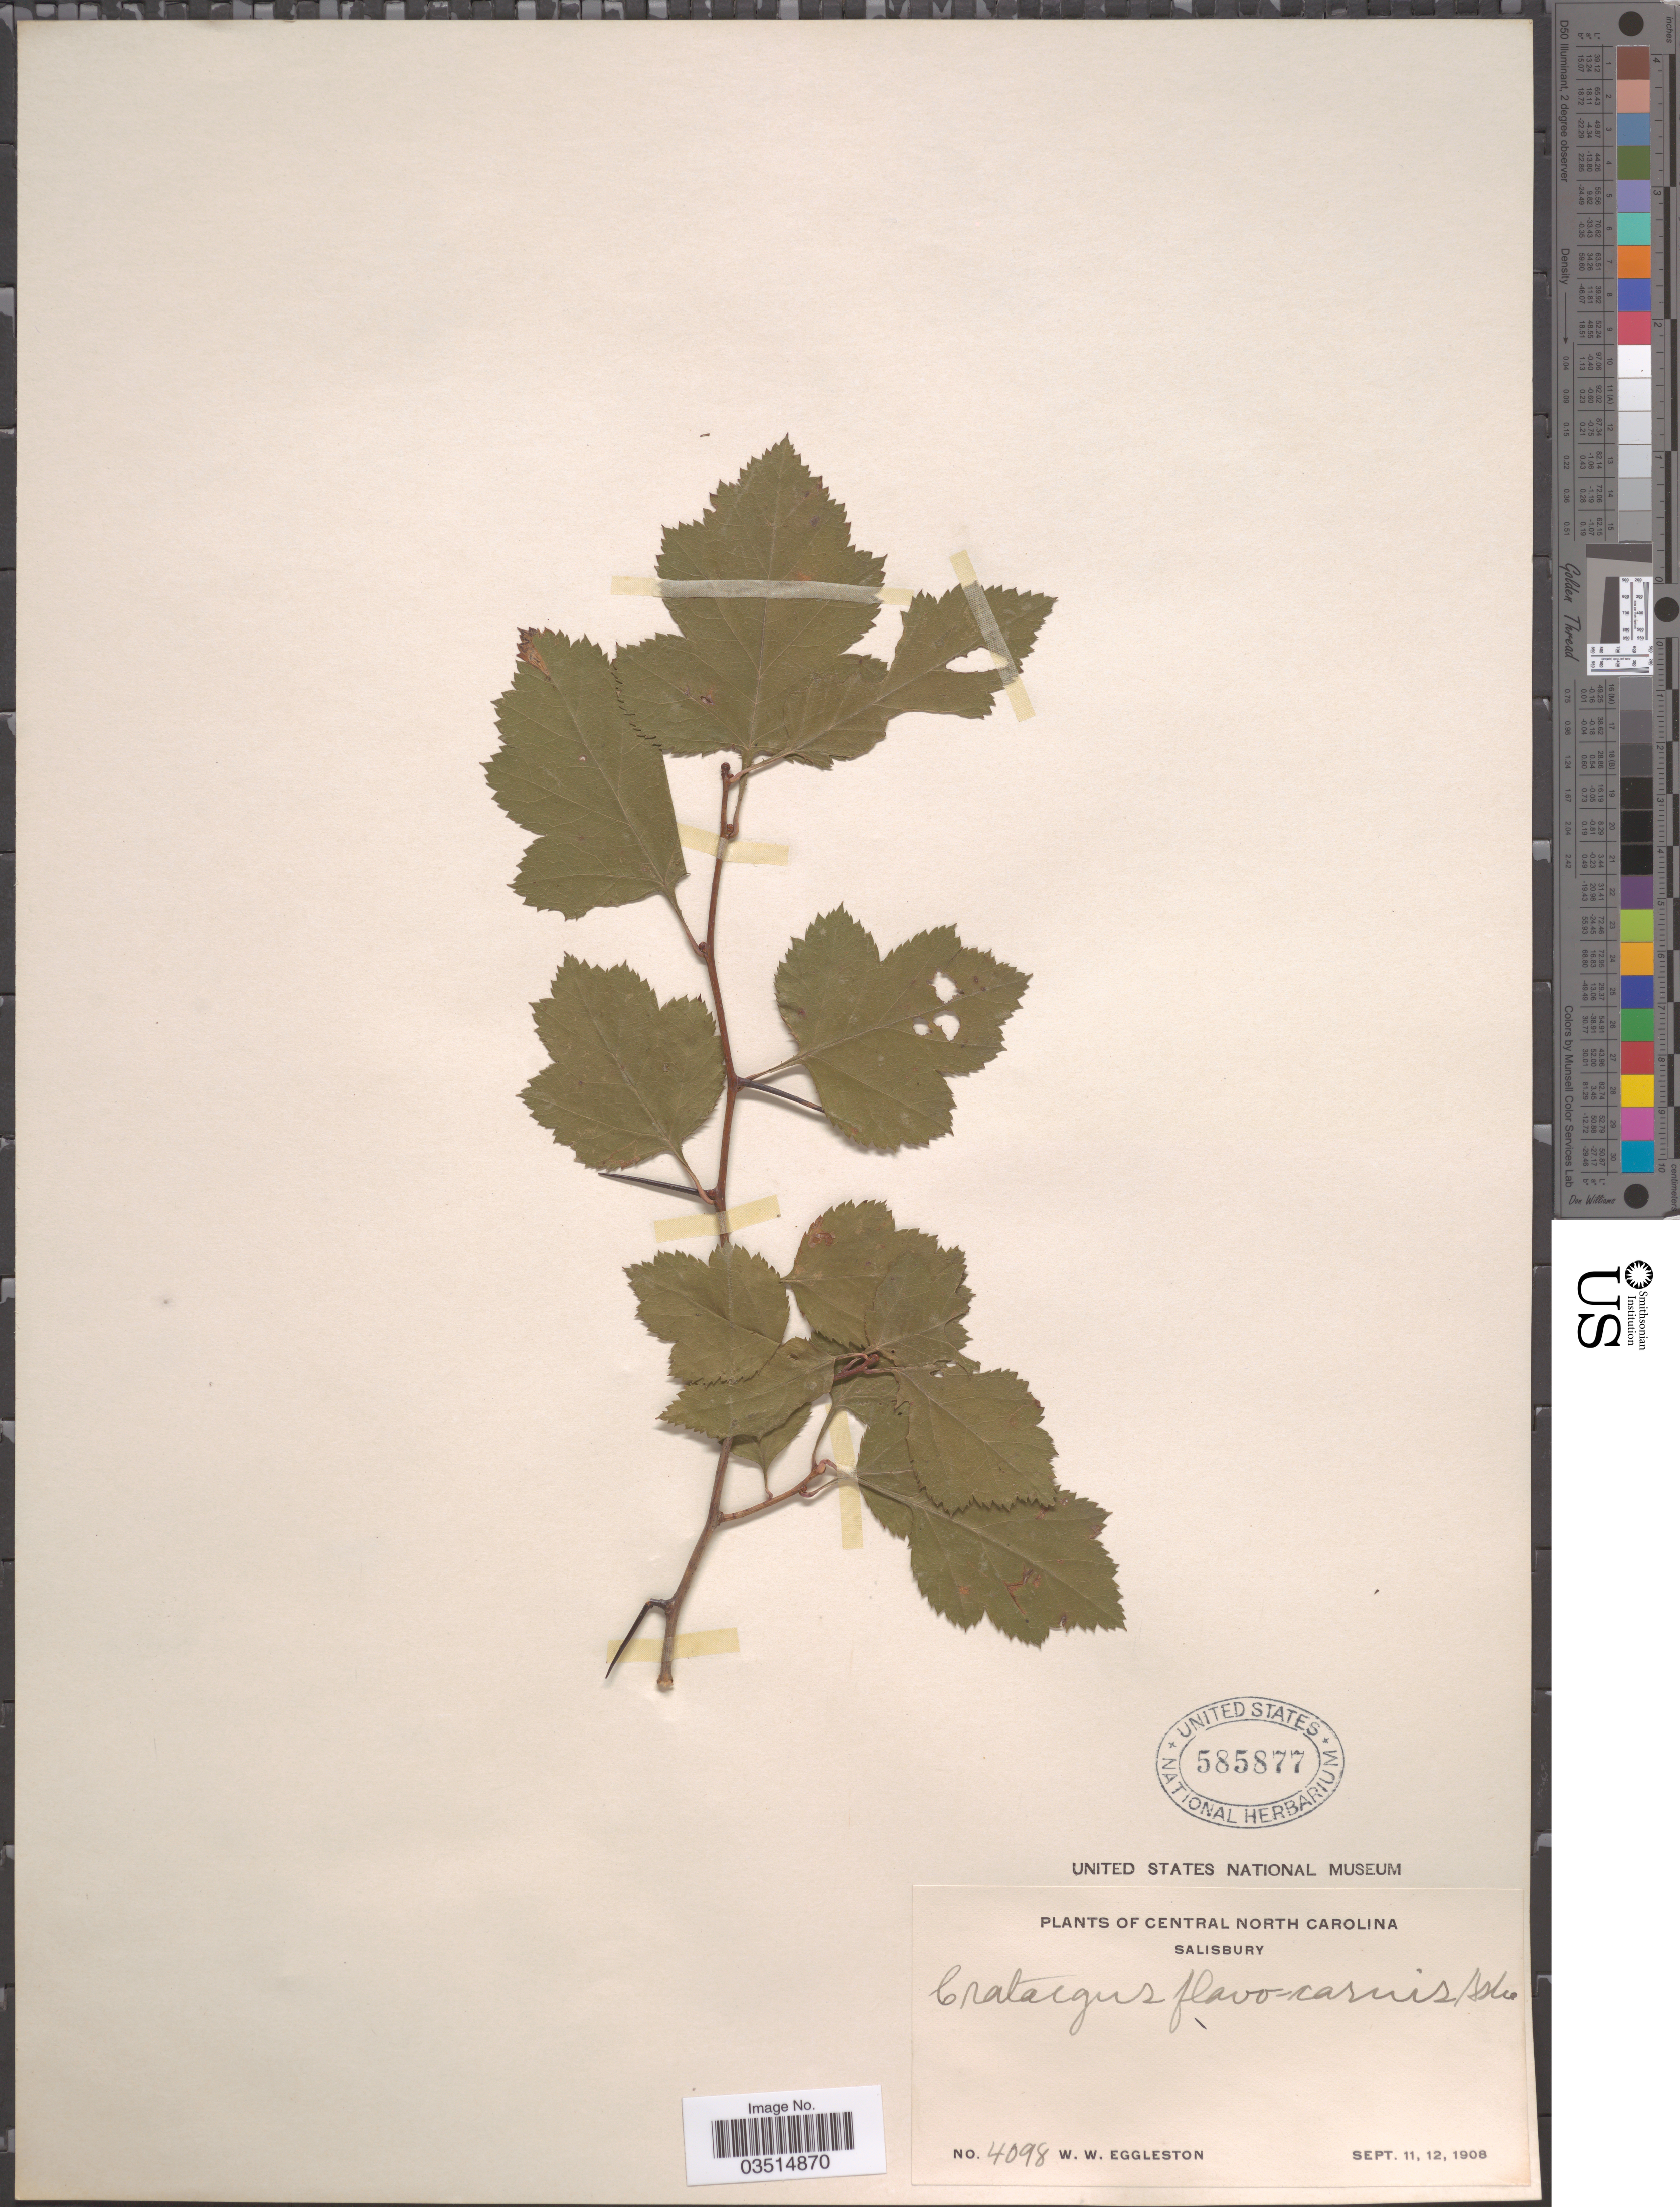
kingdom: Plantae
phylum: Tracheophyta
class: Magnoliopsida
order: Rosales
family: Rosaceae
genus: Crataegus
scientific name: Crataegus floridana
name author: Sarg.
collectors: W. W. Eggleston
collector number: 4098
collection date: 1908-09-11/1908-09-12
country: United States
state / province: North Carolina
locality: Central North Carolina. Salisbury.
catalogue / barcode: US 585877